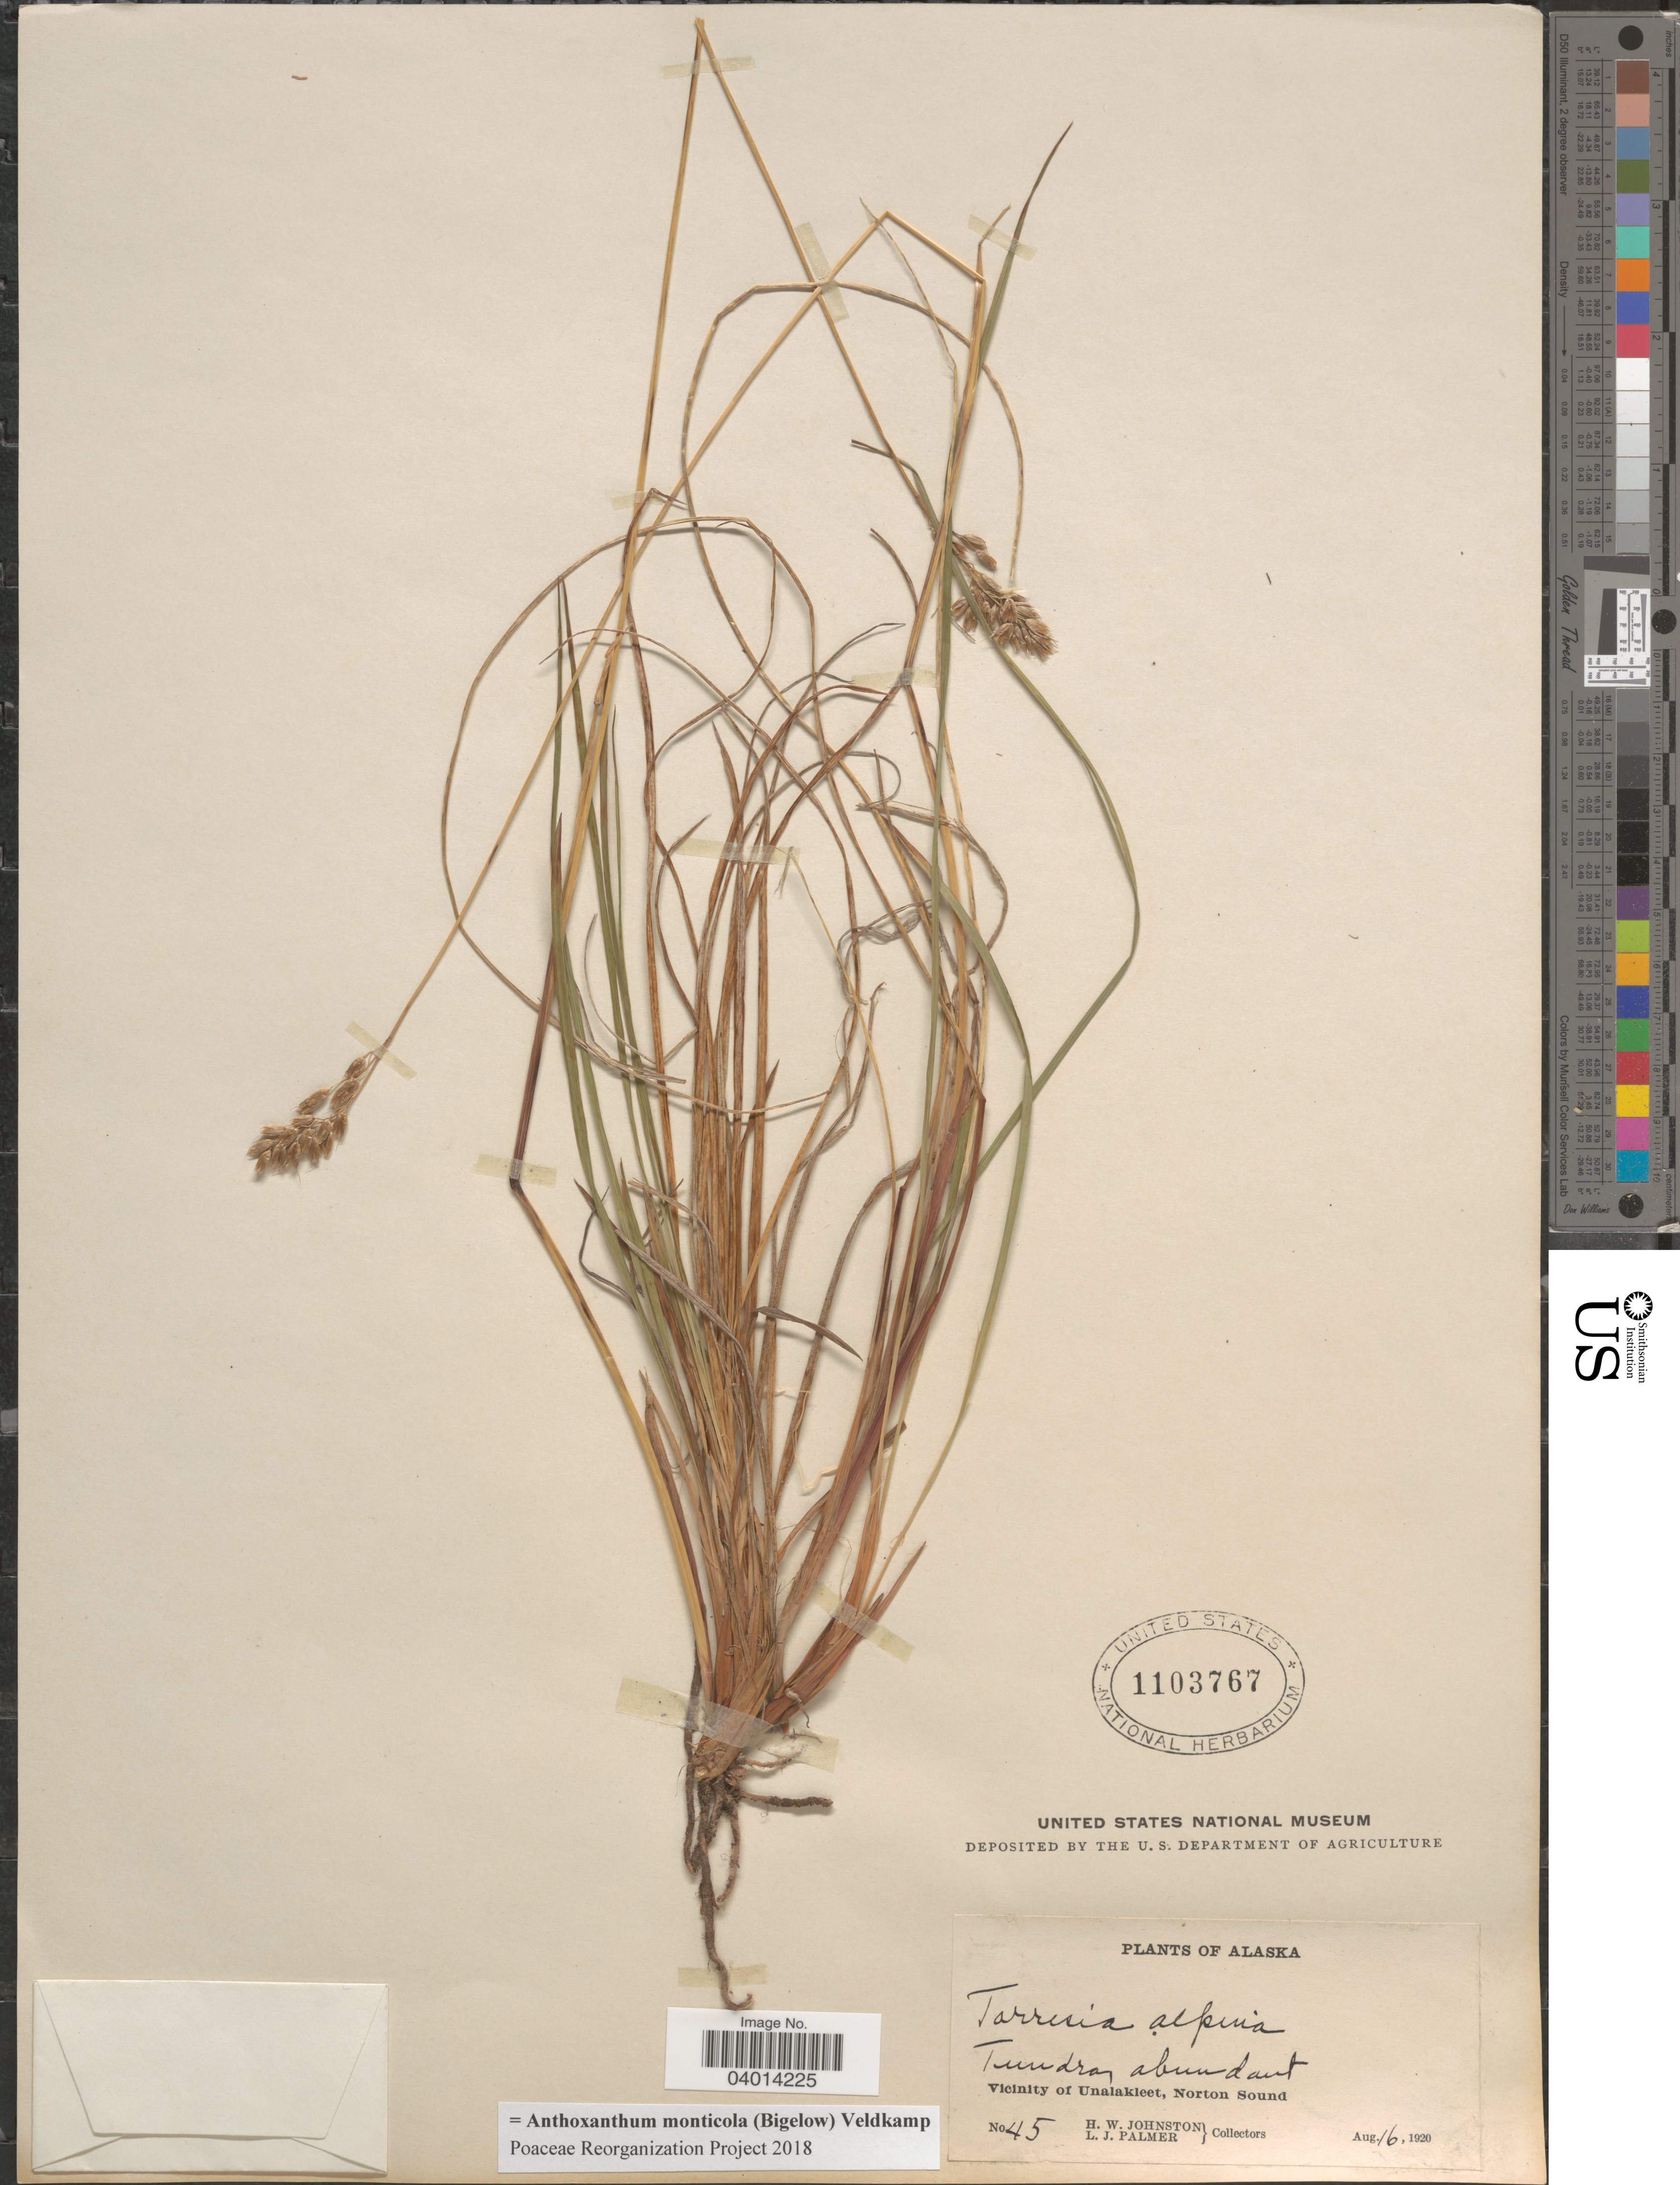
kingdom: Plantae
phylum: Tracheophyta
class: Liliopsida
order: Poales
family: Poaceae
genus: Anthoxanthum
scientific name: Anthoxanthum monticola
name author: (Bigelow) Veldkamp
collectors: H. W. Johnston & L. J. Palmer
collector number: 45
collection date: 1920-08-16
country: United States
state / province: Alaska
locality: Vicinity of Unalakleet, Norton Sound.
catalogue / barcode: US 1103767